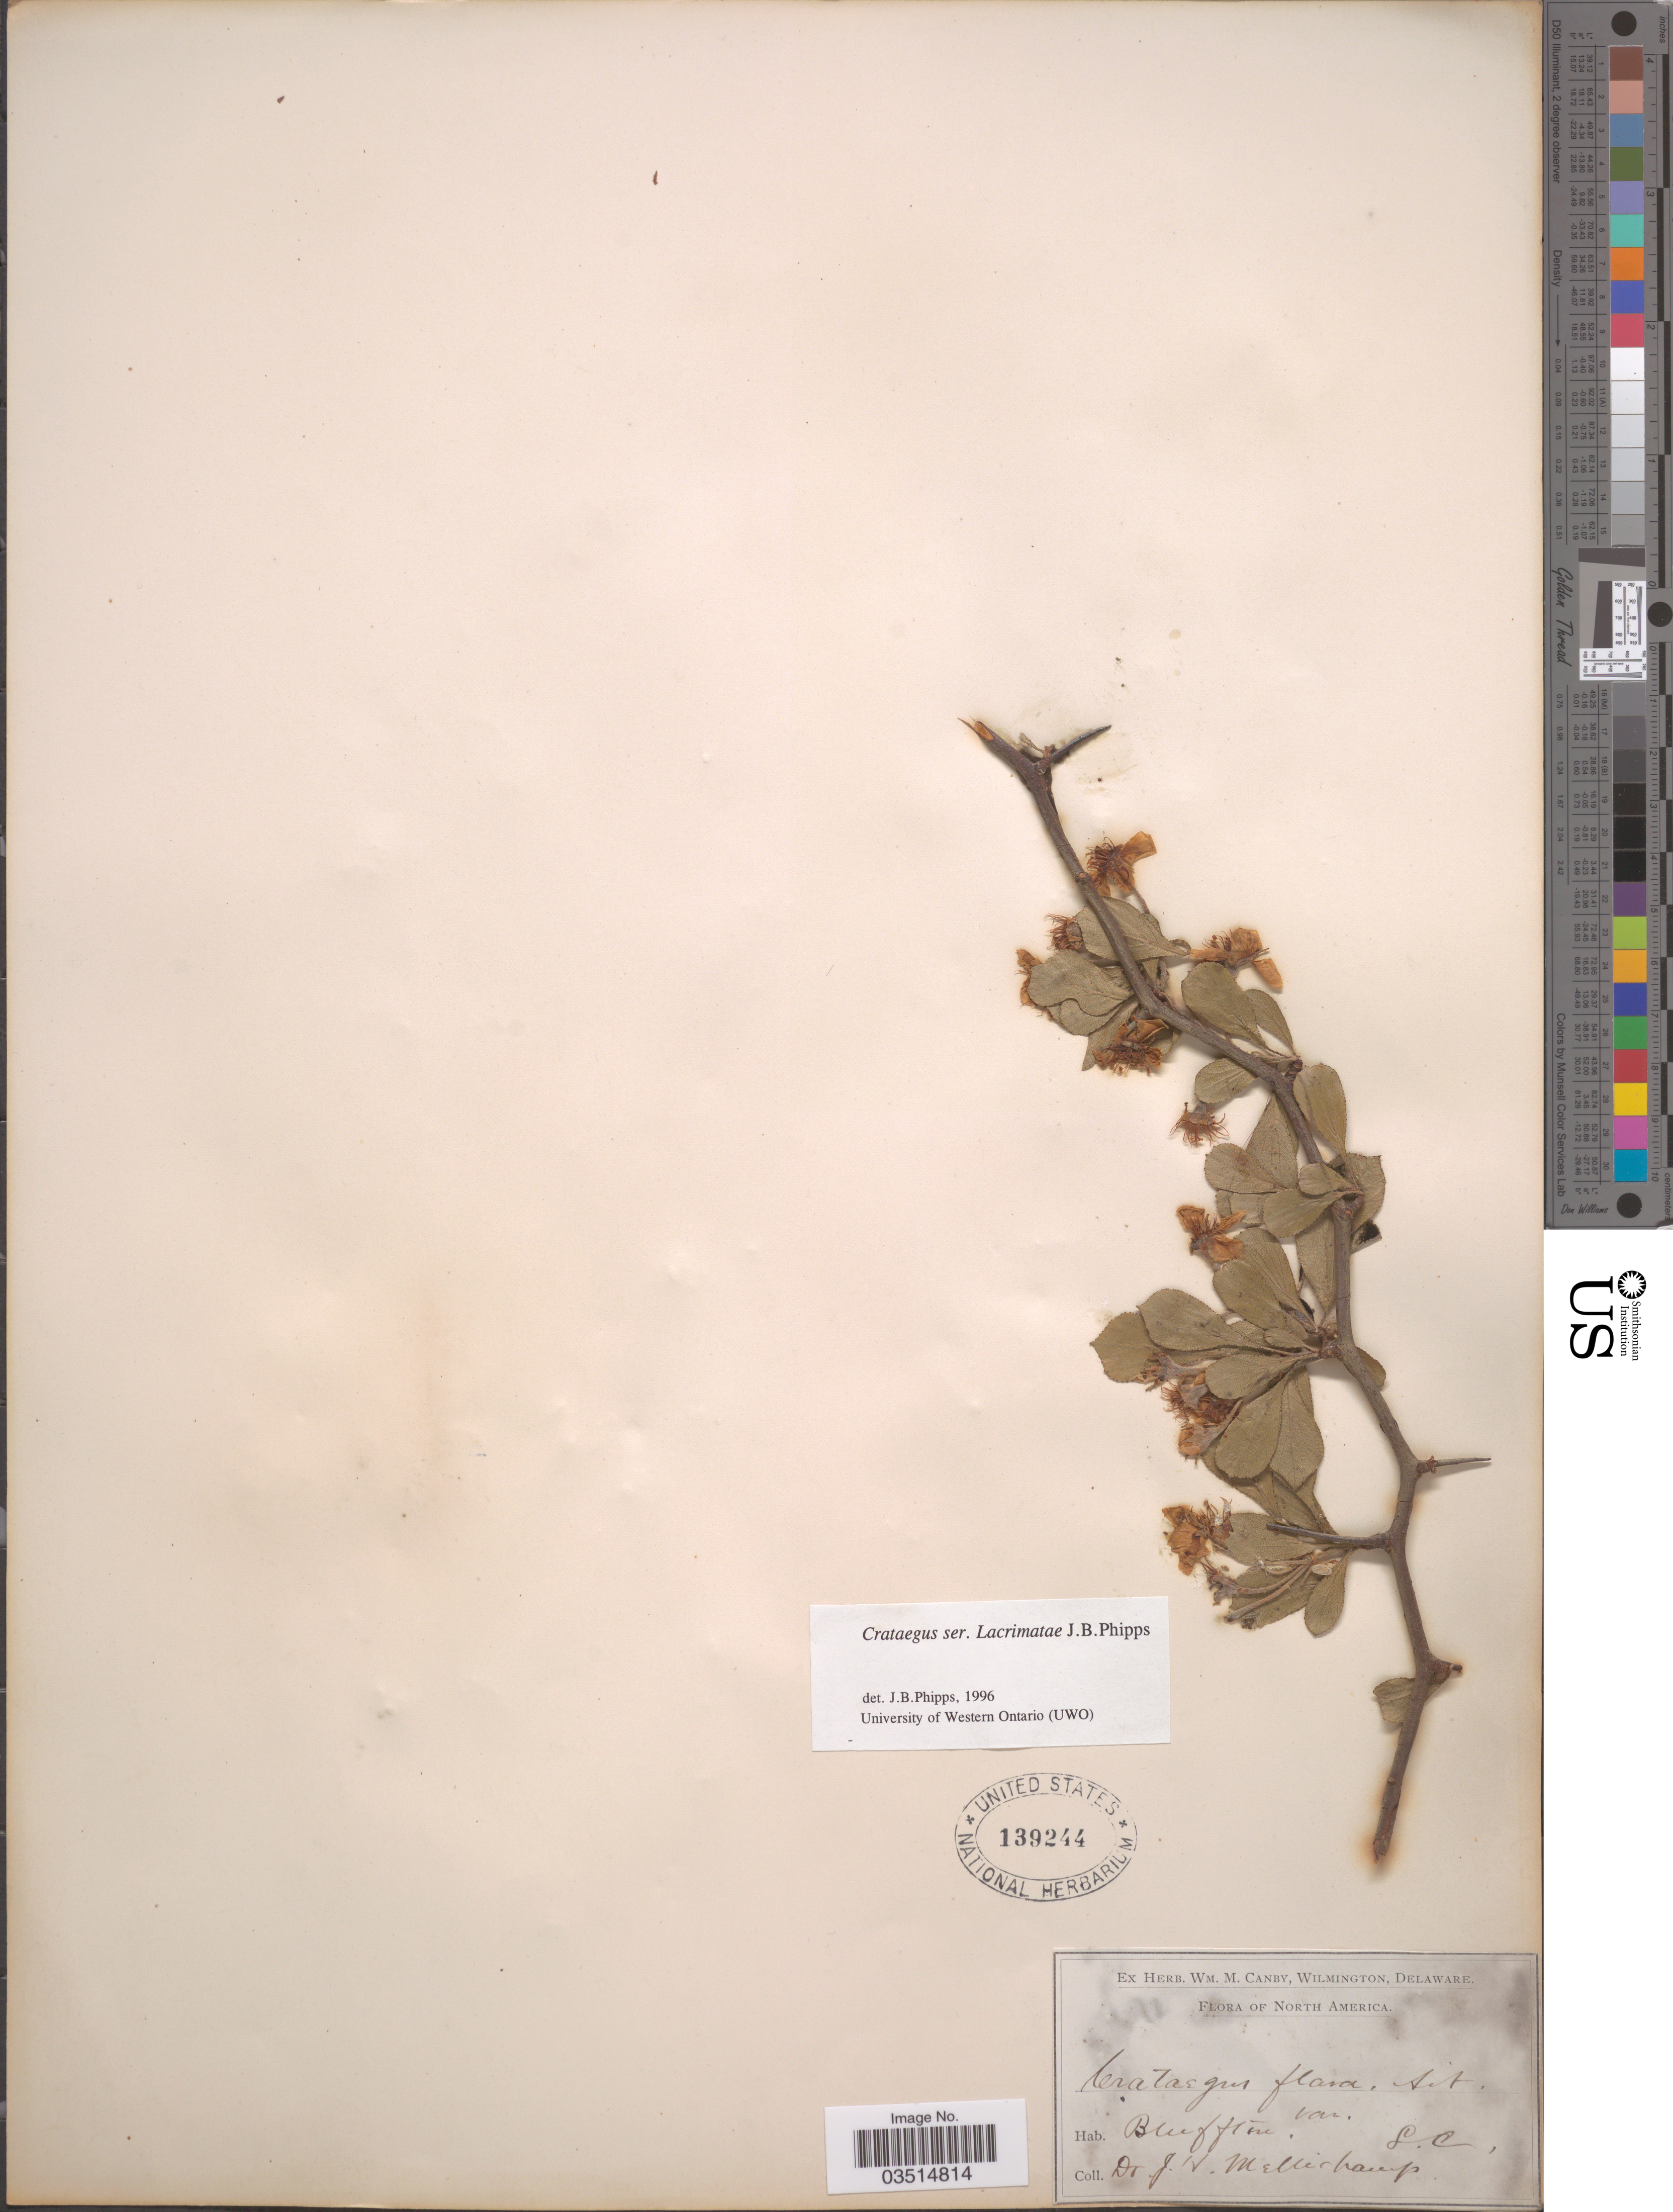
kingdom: Plantae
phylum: Tracheophyta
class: Magnoliopsida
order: Rosales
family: Rosaceae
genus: Crataegus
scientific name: Crataegus flava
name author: Aiton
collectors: J. H. Mellichamp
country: United States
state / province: South Carolina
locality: Bluffton.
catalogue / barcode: US 139244